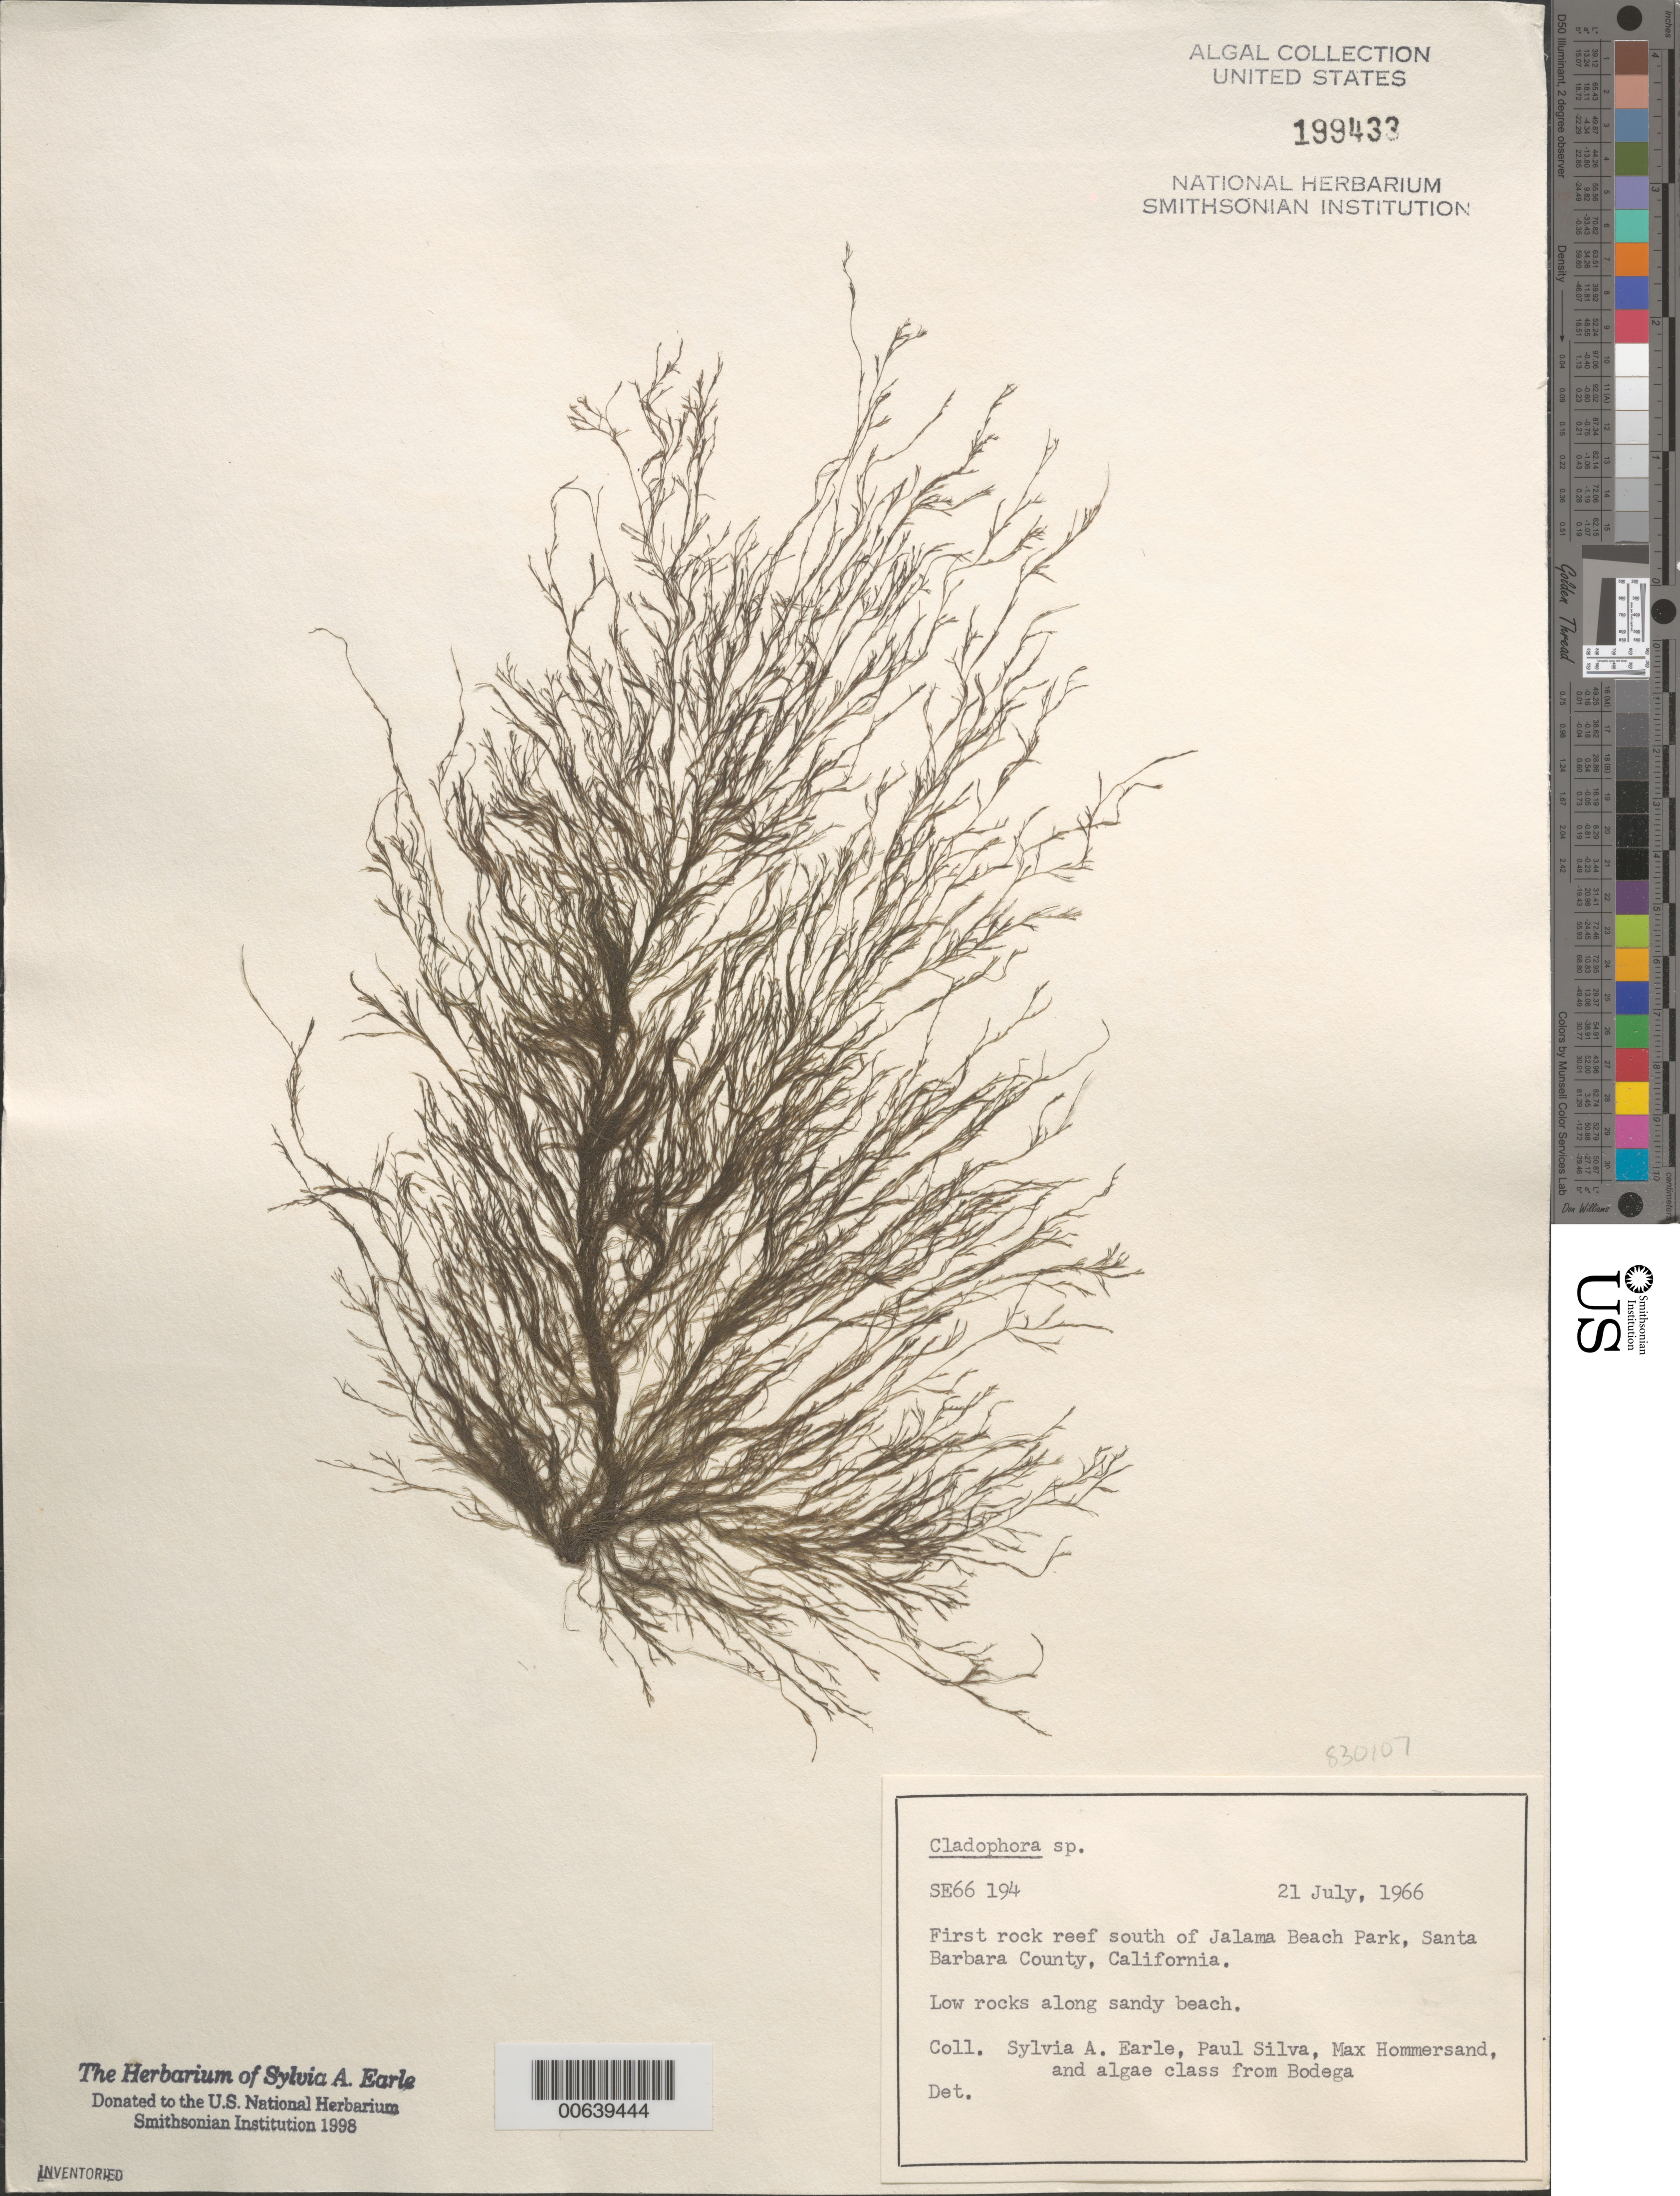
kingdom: Plantae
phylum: Chlorophyta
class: Ulvophyceae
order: Cladophorales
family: Cladophoraceae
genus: Cladophora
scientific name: Cladophora sp.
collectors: S. A. Earle, P. C. Silva, M. H. Hommersand & Bodega Algae Class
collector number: Se 66194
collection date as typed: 21 Jul 1966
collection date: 1966-07-21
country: United States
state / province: California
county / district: Santa Barbara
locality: Reef south of Jalama Beach Park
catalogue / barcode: US 199433